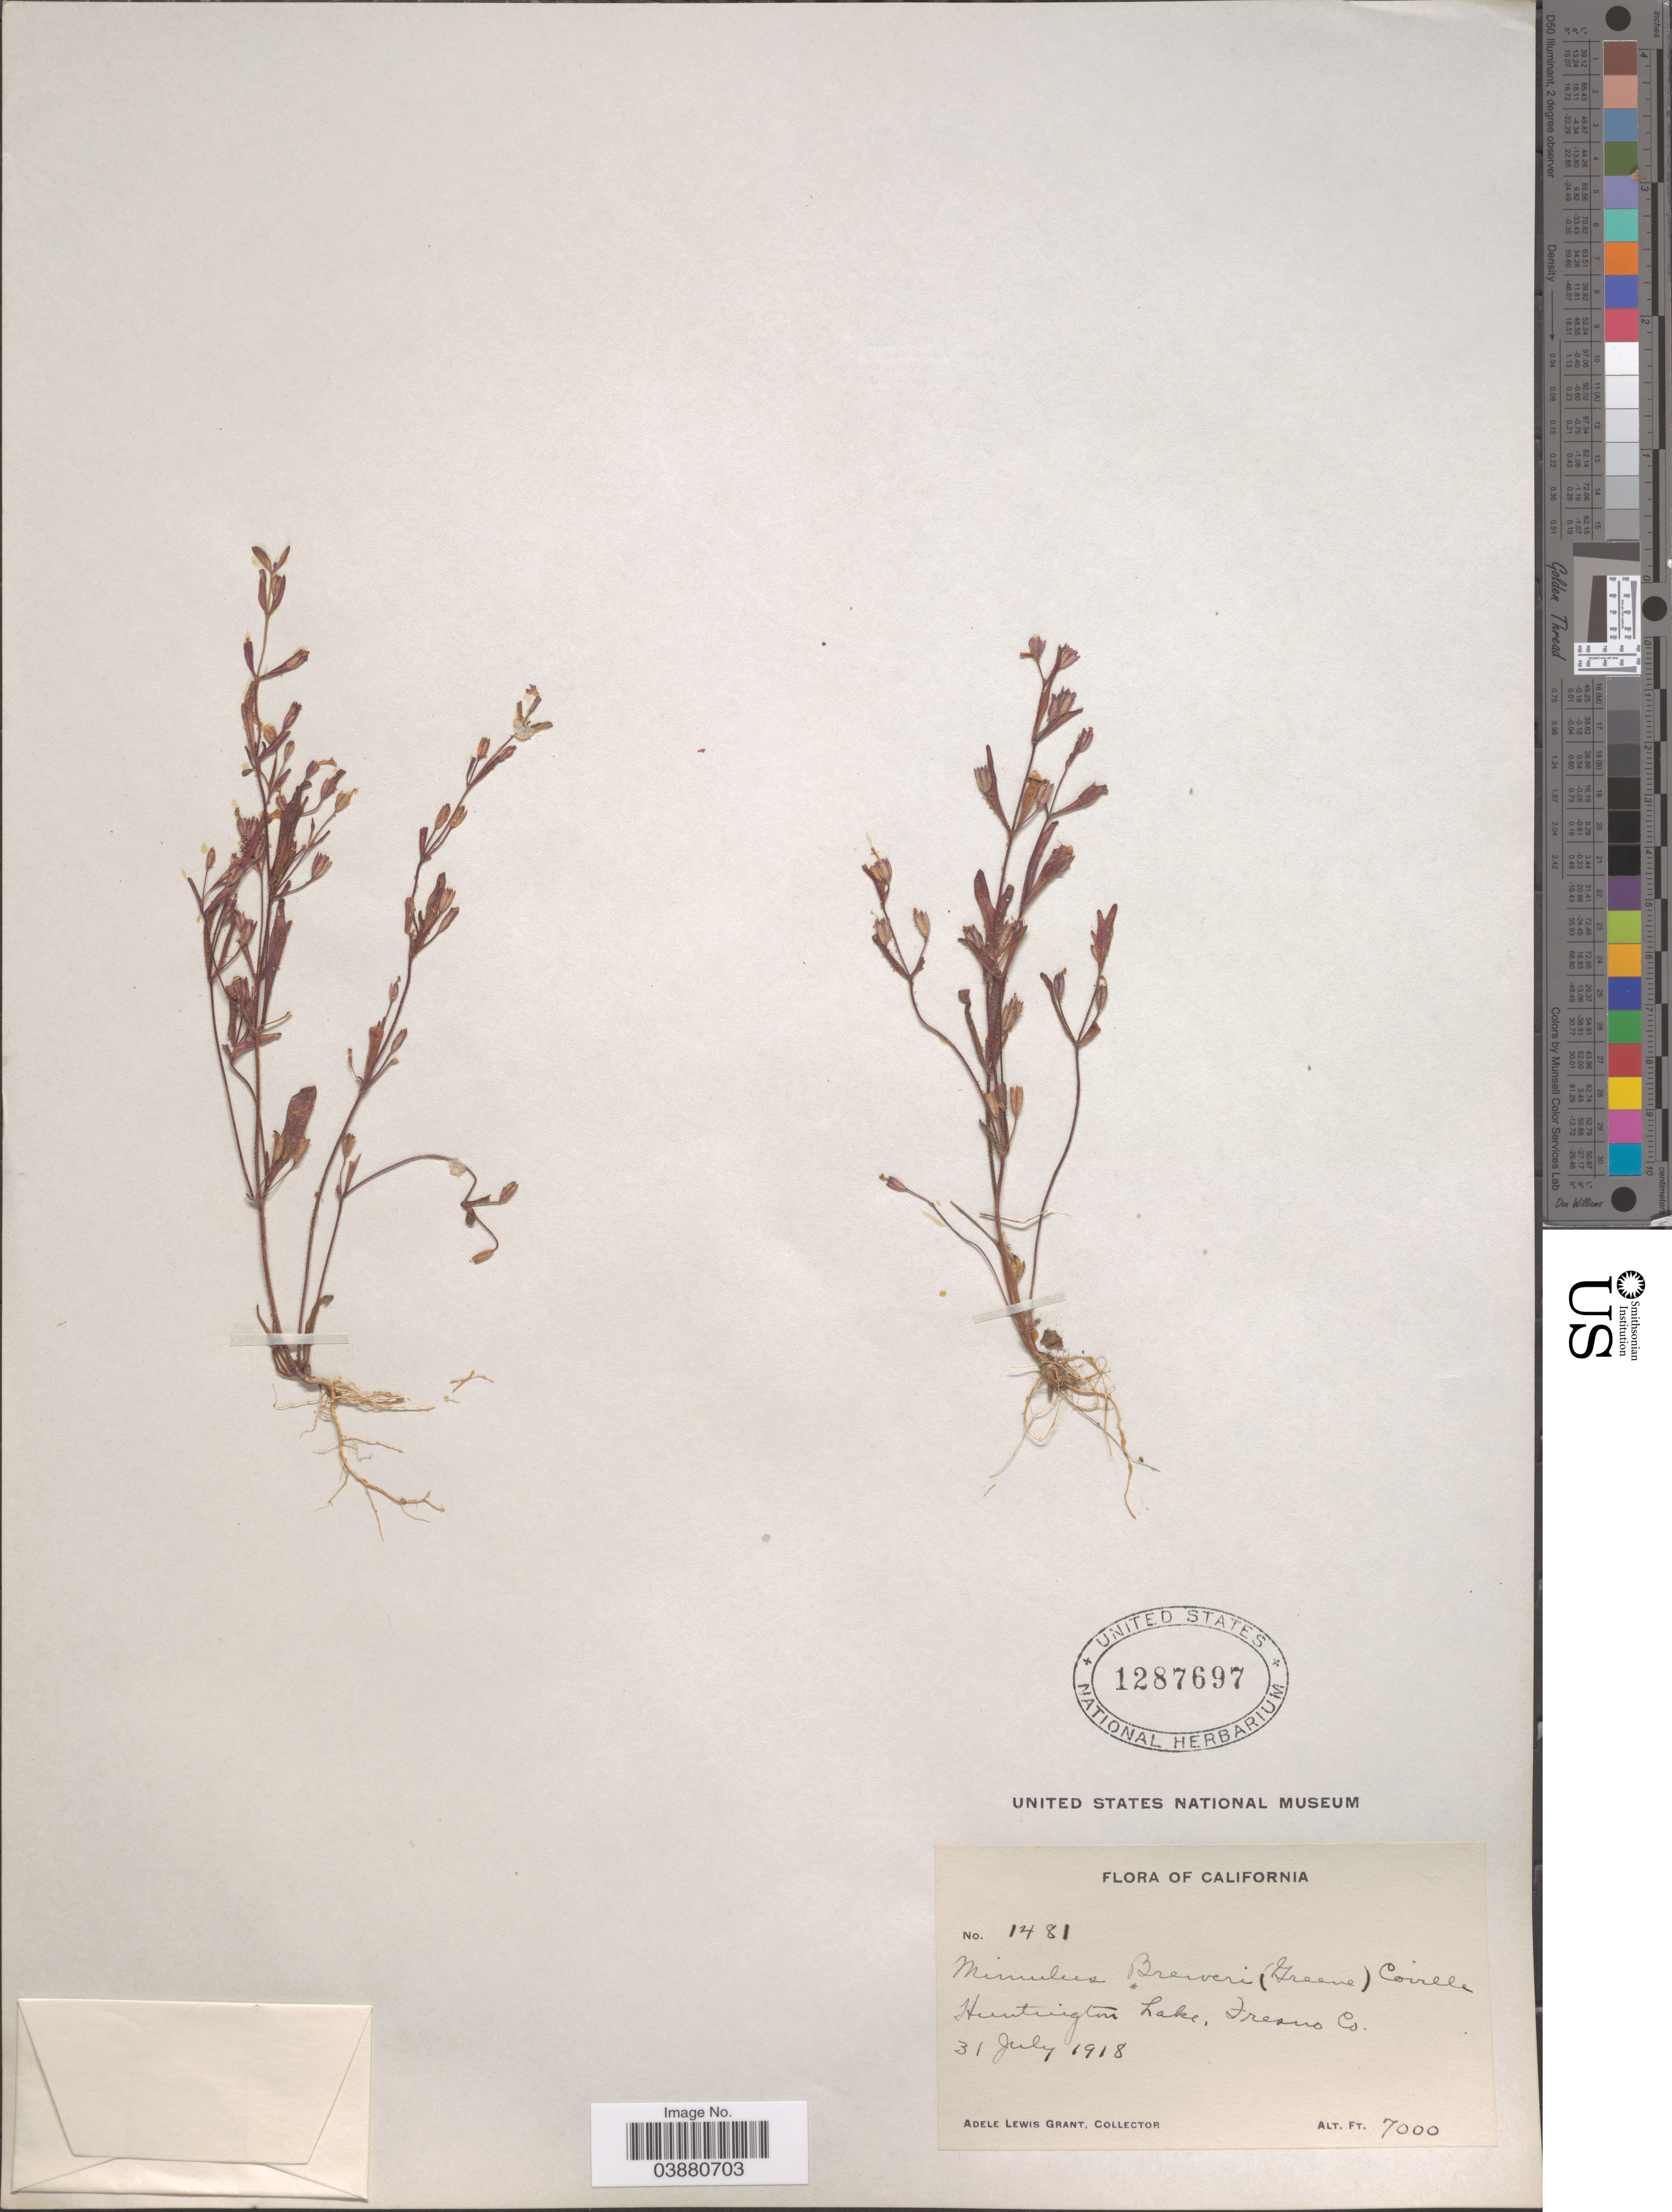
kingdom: Plantae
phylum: Tracheophyta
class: Magnoliopsida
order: Lamiales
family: Phrymaceae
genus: Mimulus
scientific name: Mimulus breweri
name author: (Greene) Coville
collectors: A. L. Grant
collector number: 1481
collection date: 1918-07-31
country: United States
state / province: California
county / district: Fresno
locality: Huntington Lake, Fresno Co.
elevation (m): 2134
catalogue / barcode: US 1287697